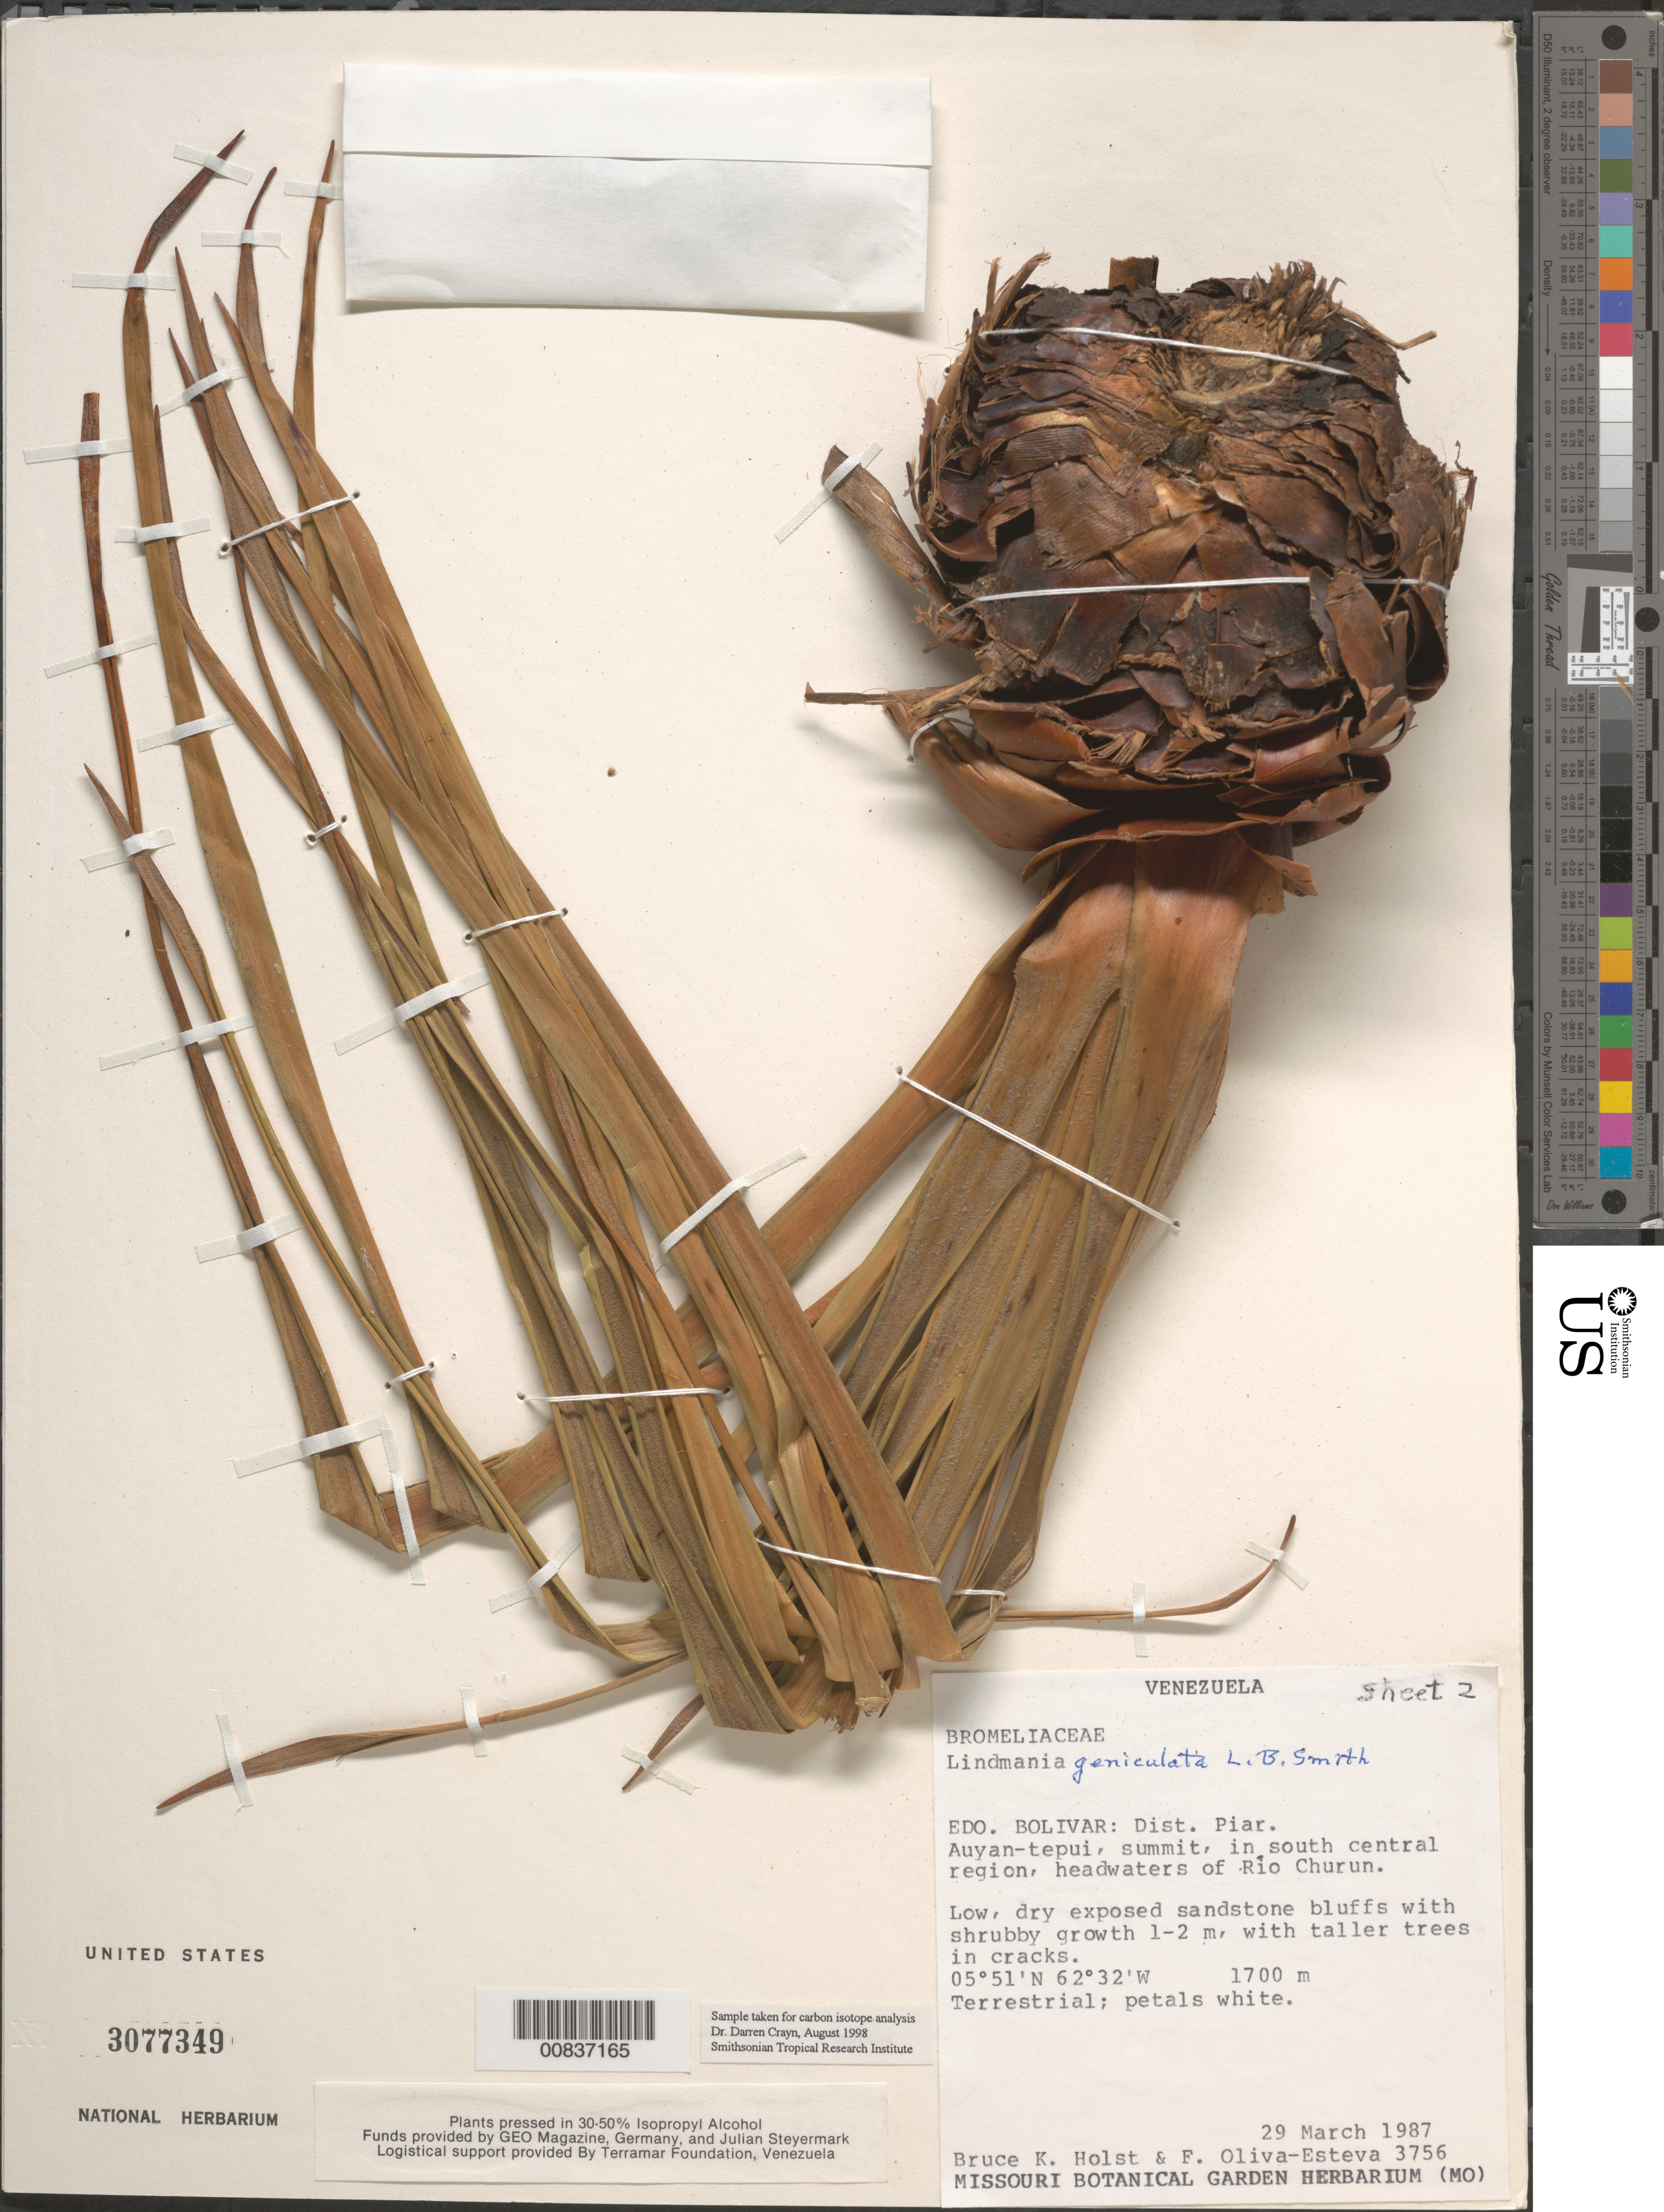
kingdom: Plantae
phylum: Tracheophyta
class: Liliopsida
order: Poales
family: Bromeliaceae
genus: Lindmania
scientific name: Lindmania geniculata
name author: L.B. Sm.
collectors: B. Holst & F. Oliva-Esteva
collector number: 3756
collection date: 1987-03-29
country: Venezuela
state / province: Bolivar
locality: Dist. Piar. Auyan-tepui, summit, in south central region, headwaters of Río Churun.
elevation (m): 1700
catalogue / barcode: US 3077349